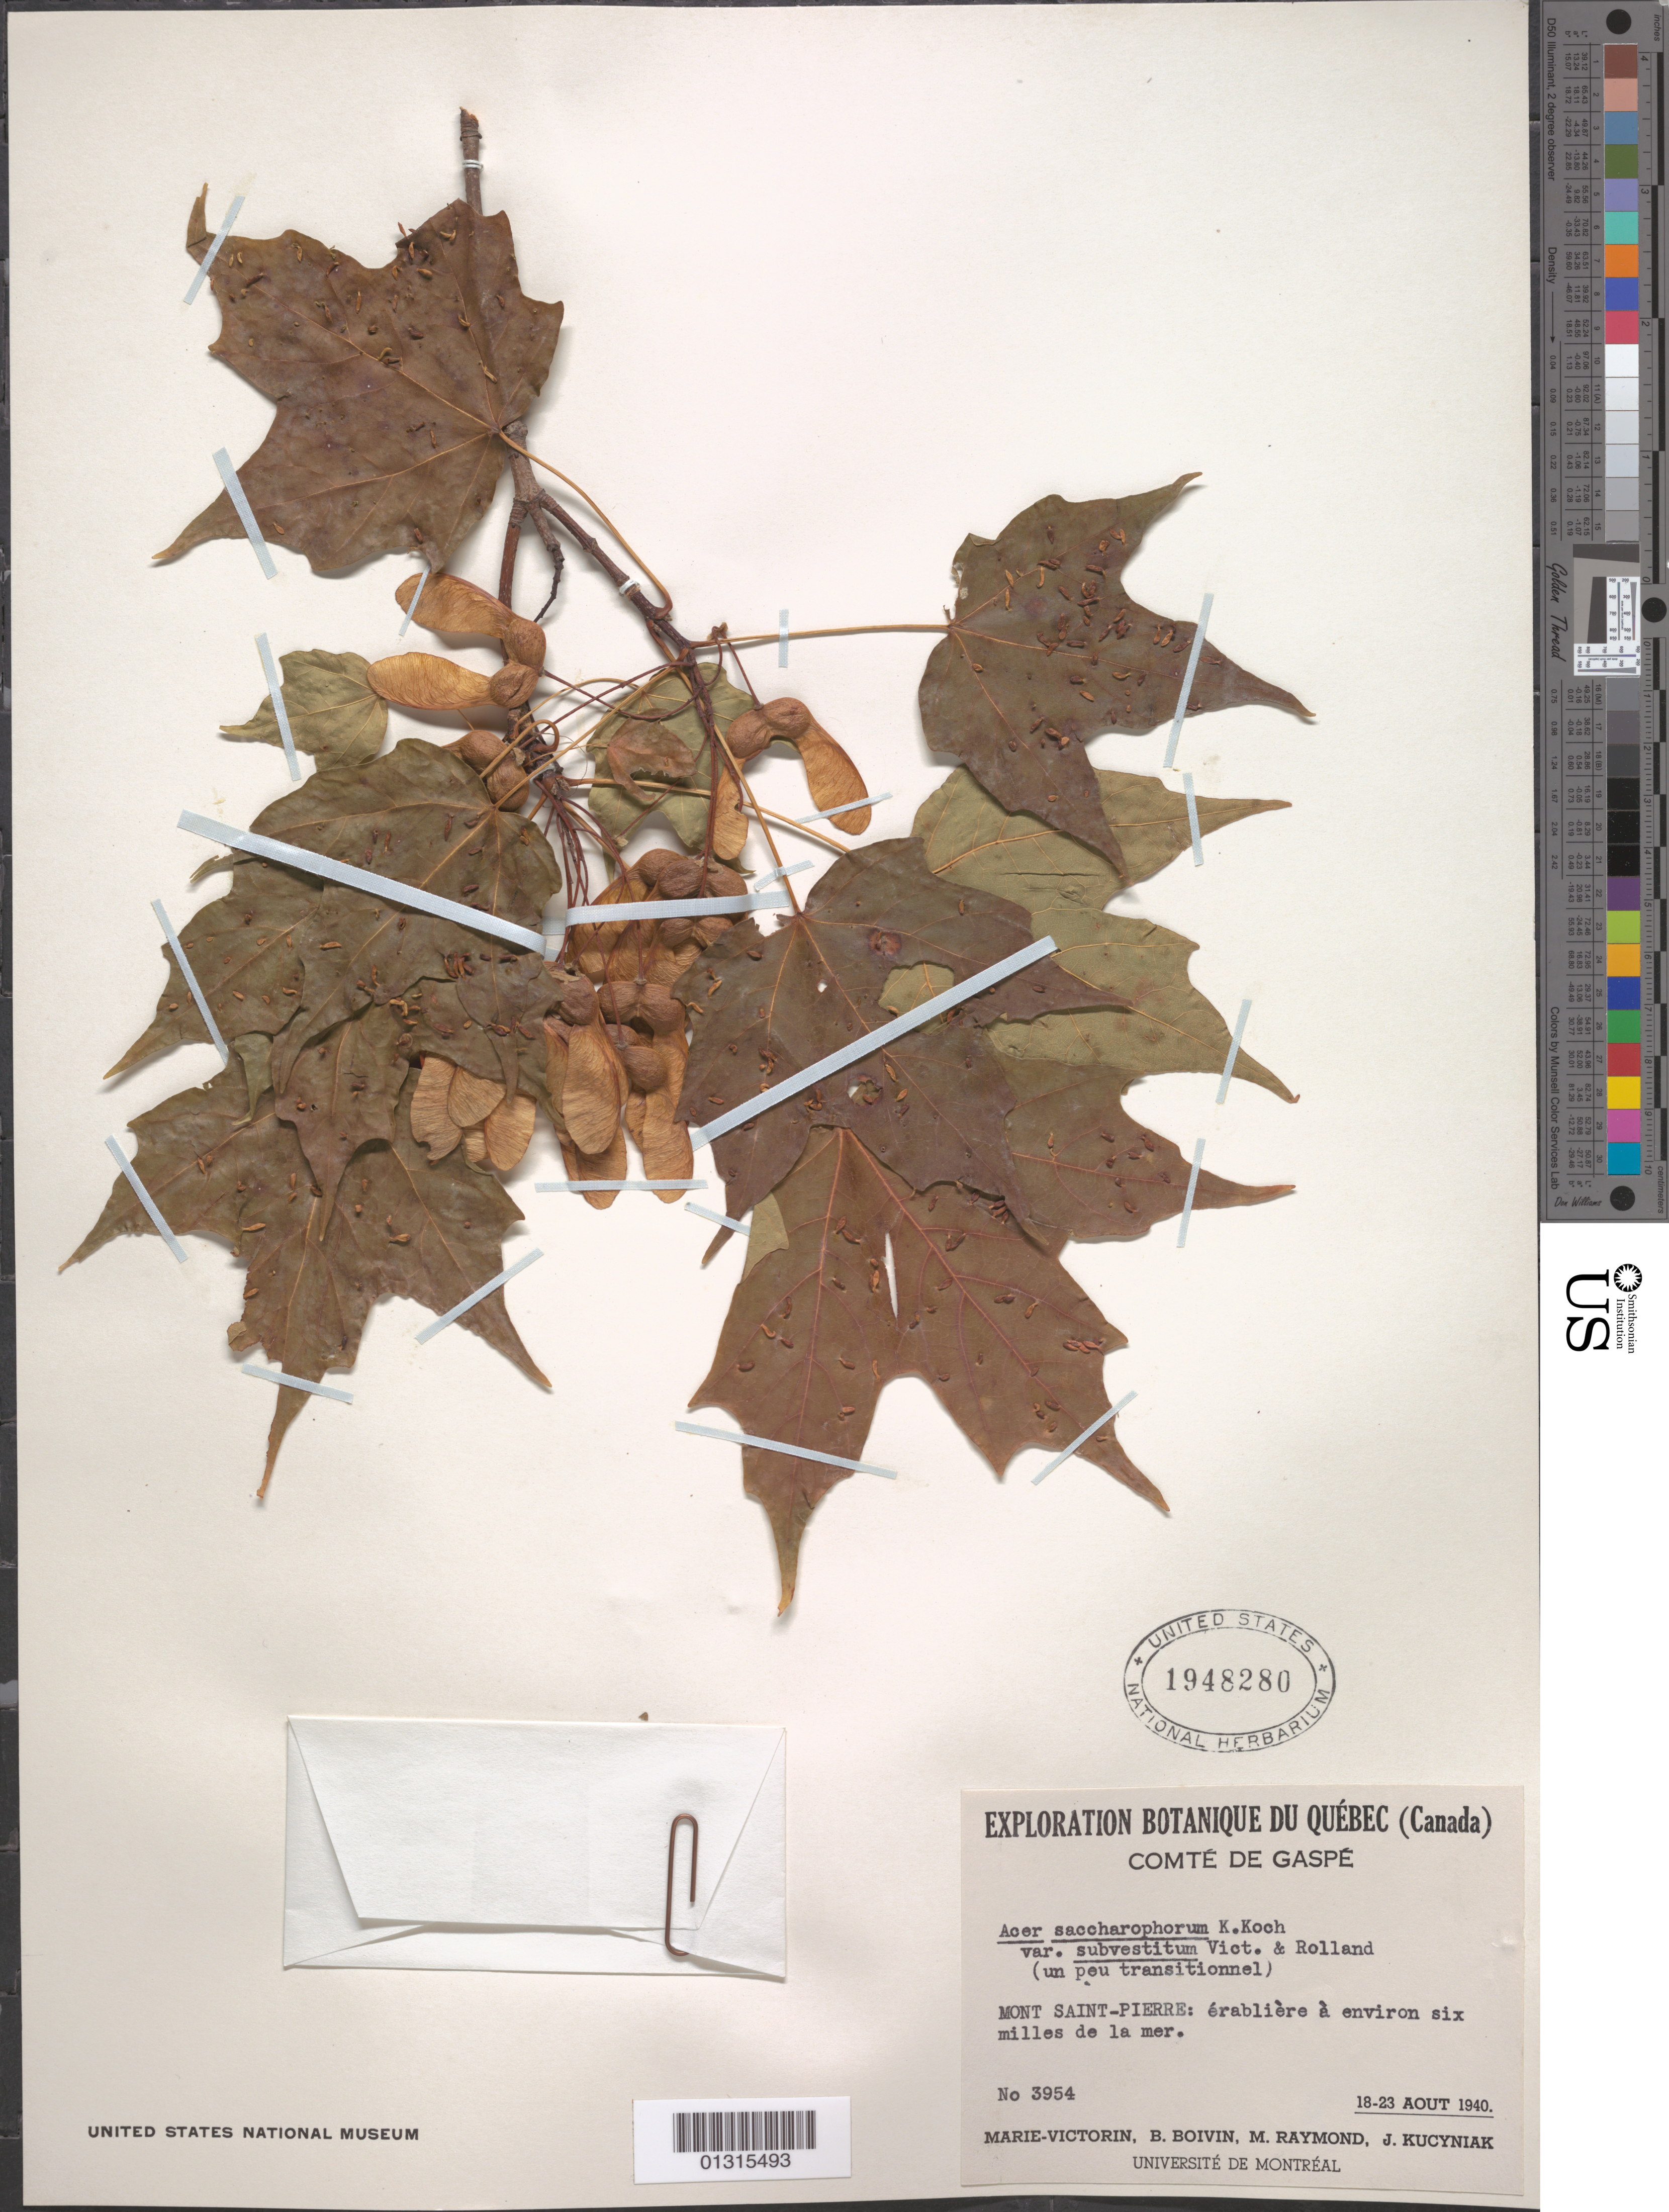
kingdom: Plantae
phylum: Tracheophyta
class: Magnoliopsida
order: Sapindales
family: Sapindaceae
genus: Acer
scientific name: Acer saccharum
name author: Marshall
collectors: Fr. Marie-Victorin, M. Boivin, M. Raymond & J. Kucyniak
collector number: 3954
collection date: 1940-08-18/1940-08-23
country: Canada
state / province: Quebec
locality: Compté de Gaspé, Mont Saint-Pierre, érabilière à environ six milles de la mer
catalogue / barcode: US 1948280